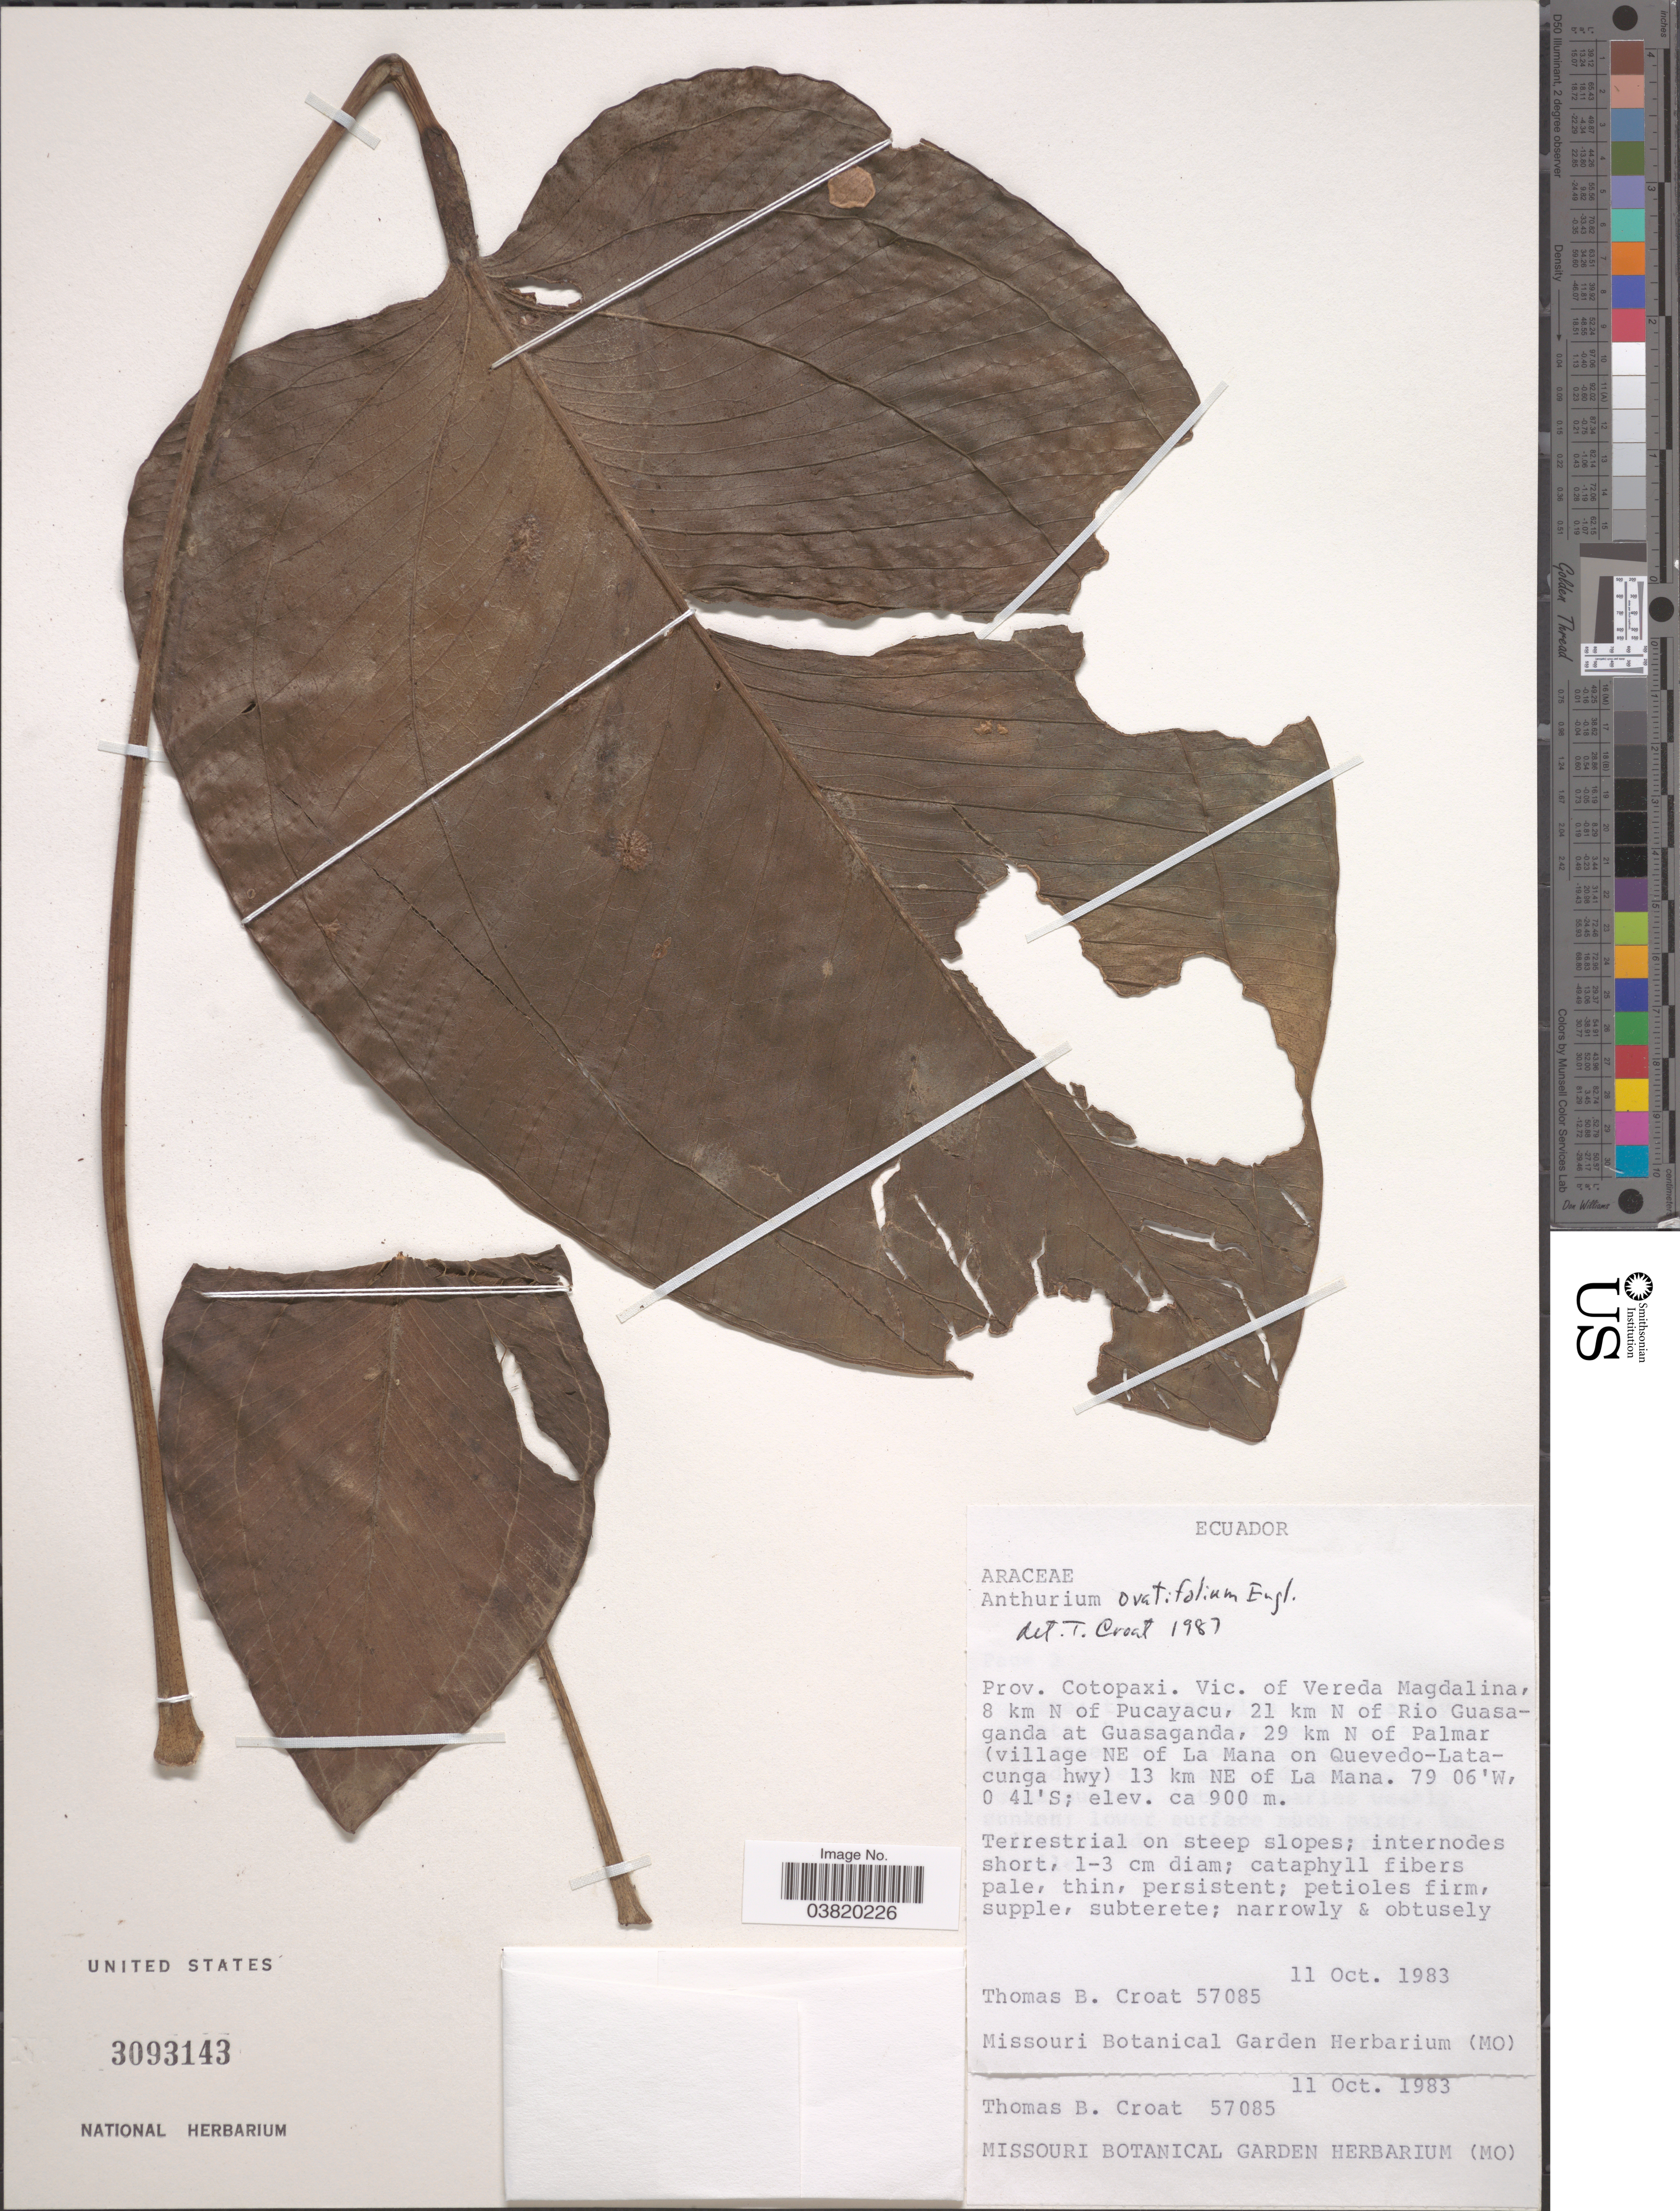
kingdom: Plantae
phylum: Tracheophyta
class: Liliopsida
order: Alismatales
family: Araceae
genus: Anthurium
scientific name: Anthurium ovatifolium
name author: Engl.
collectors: T. B. Croat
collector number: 57085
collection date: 1983-10-11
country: Ecuador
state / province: Cotopaxi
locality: Vic. of Vereda Magdalina, 8 km N of Pucayacu, 21 km N of Rio Guasaganda at Guasaganda, 29 km N of Palmar (village NE of La Mana on Quevedo-Latacunga hwy) 13 km NE of La Mana.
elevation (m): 900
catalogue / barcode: US 3093143